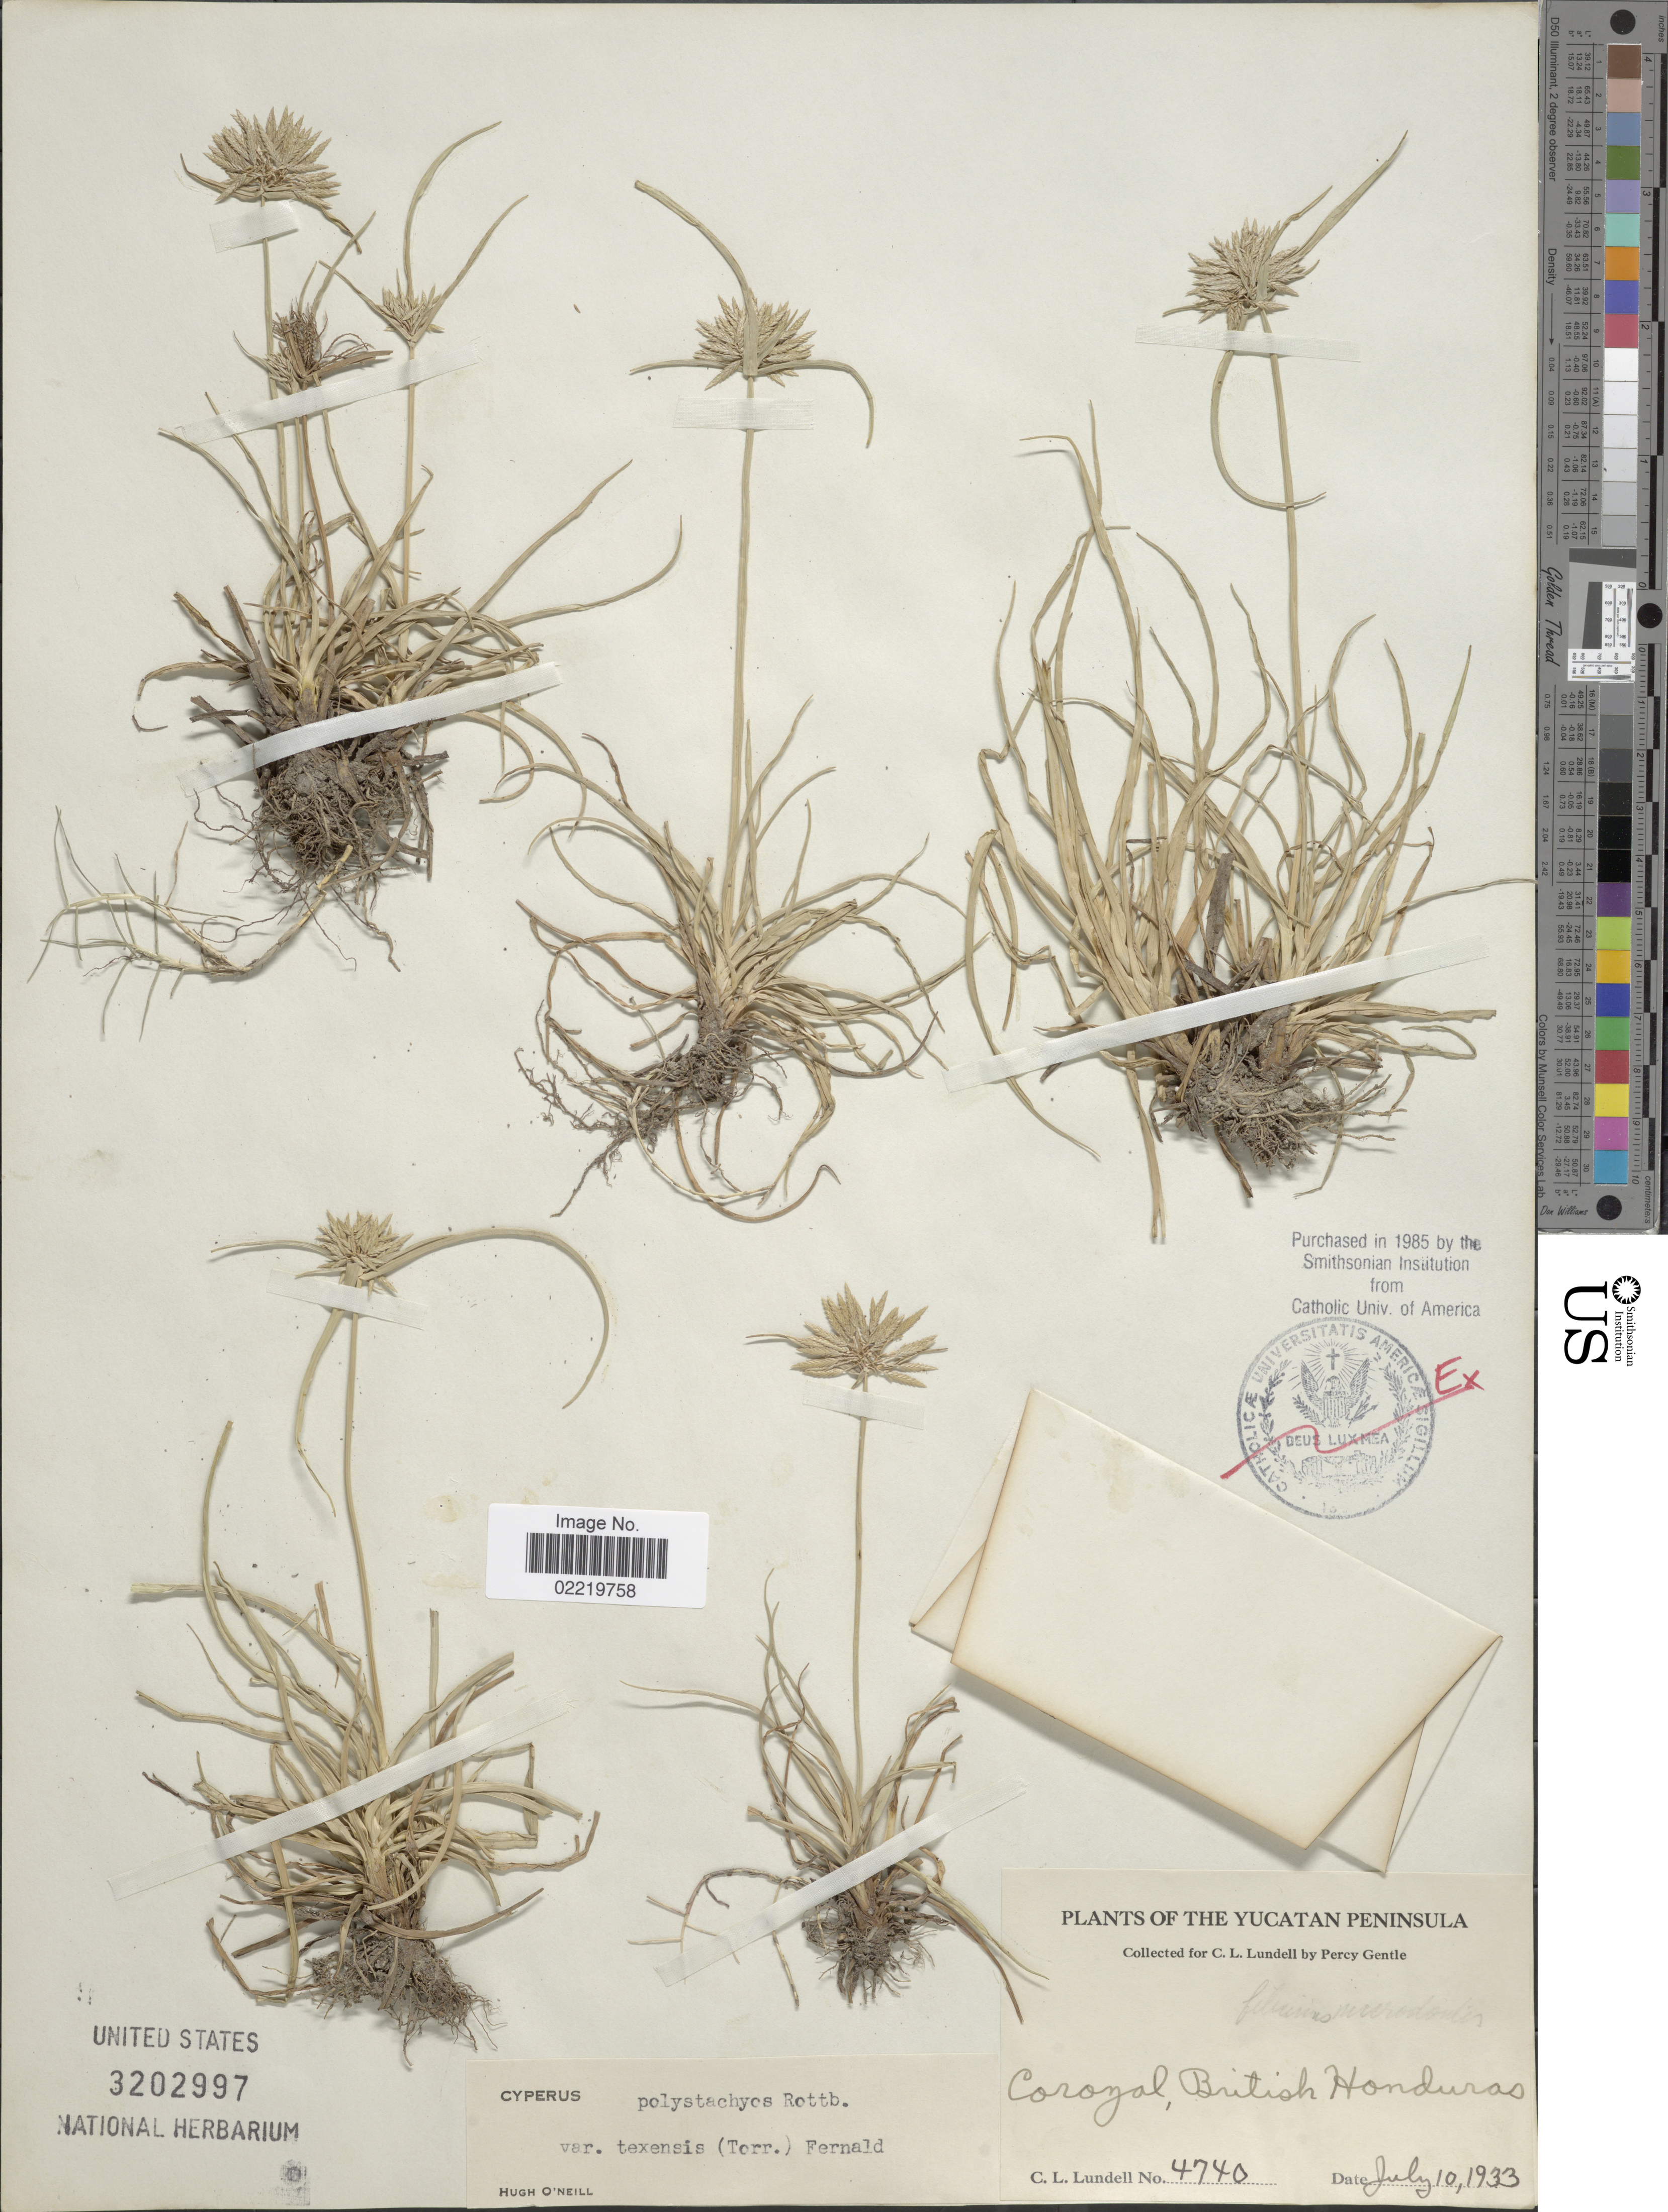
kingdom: Plantae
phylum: Tracheophyta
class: Liliopsida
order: Poales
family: Cyperaceae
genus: Cyperus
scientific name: Cyperus polystachyos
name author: Rottb.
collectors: C. L. Lundell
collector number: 4740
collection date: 1933-07-10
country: Belize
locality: The Yucatan Peninsula, Corozal, British Honduras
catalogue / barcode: US 3202997